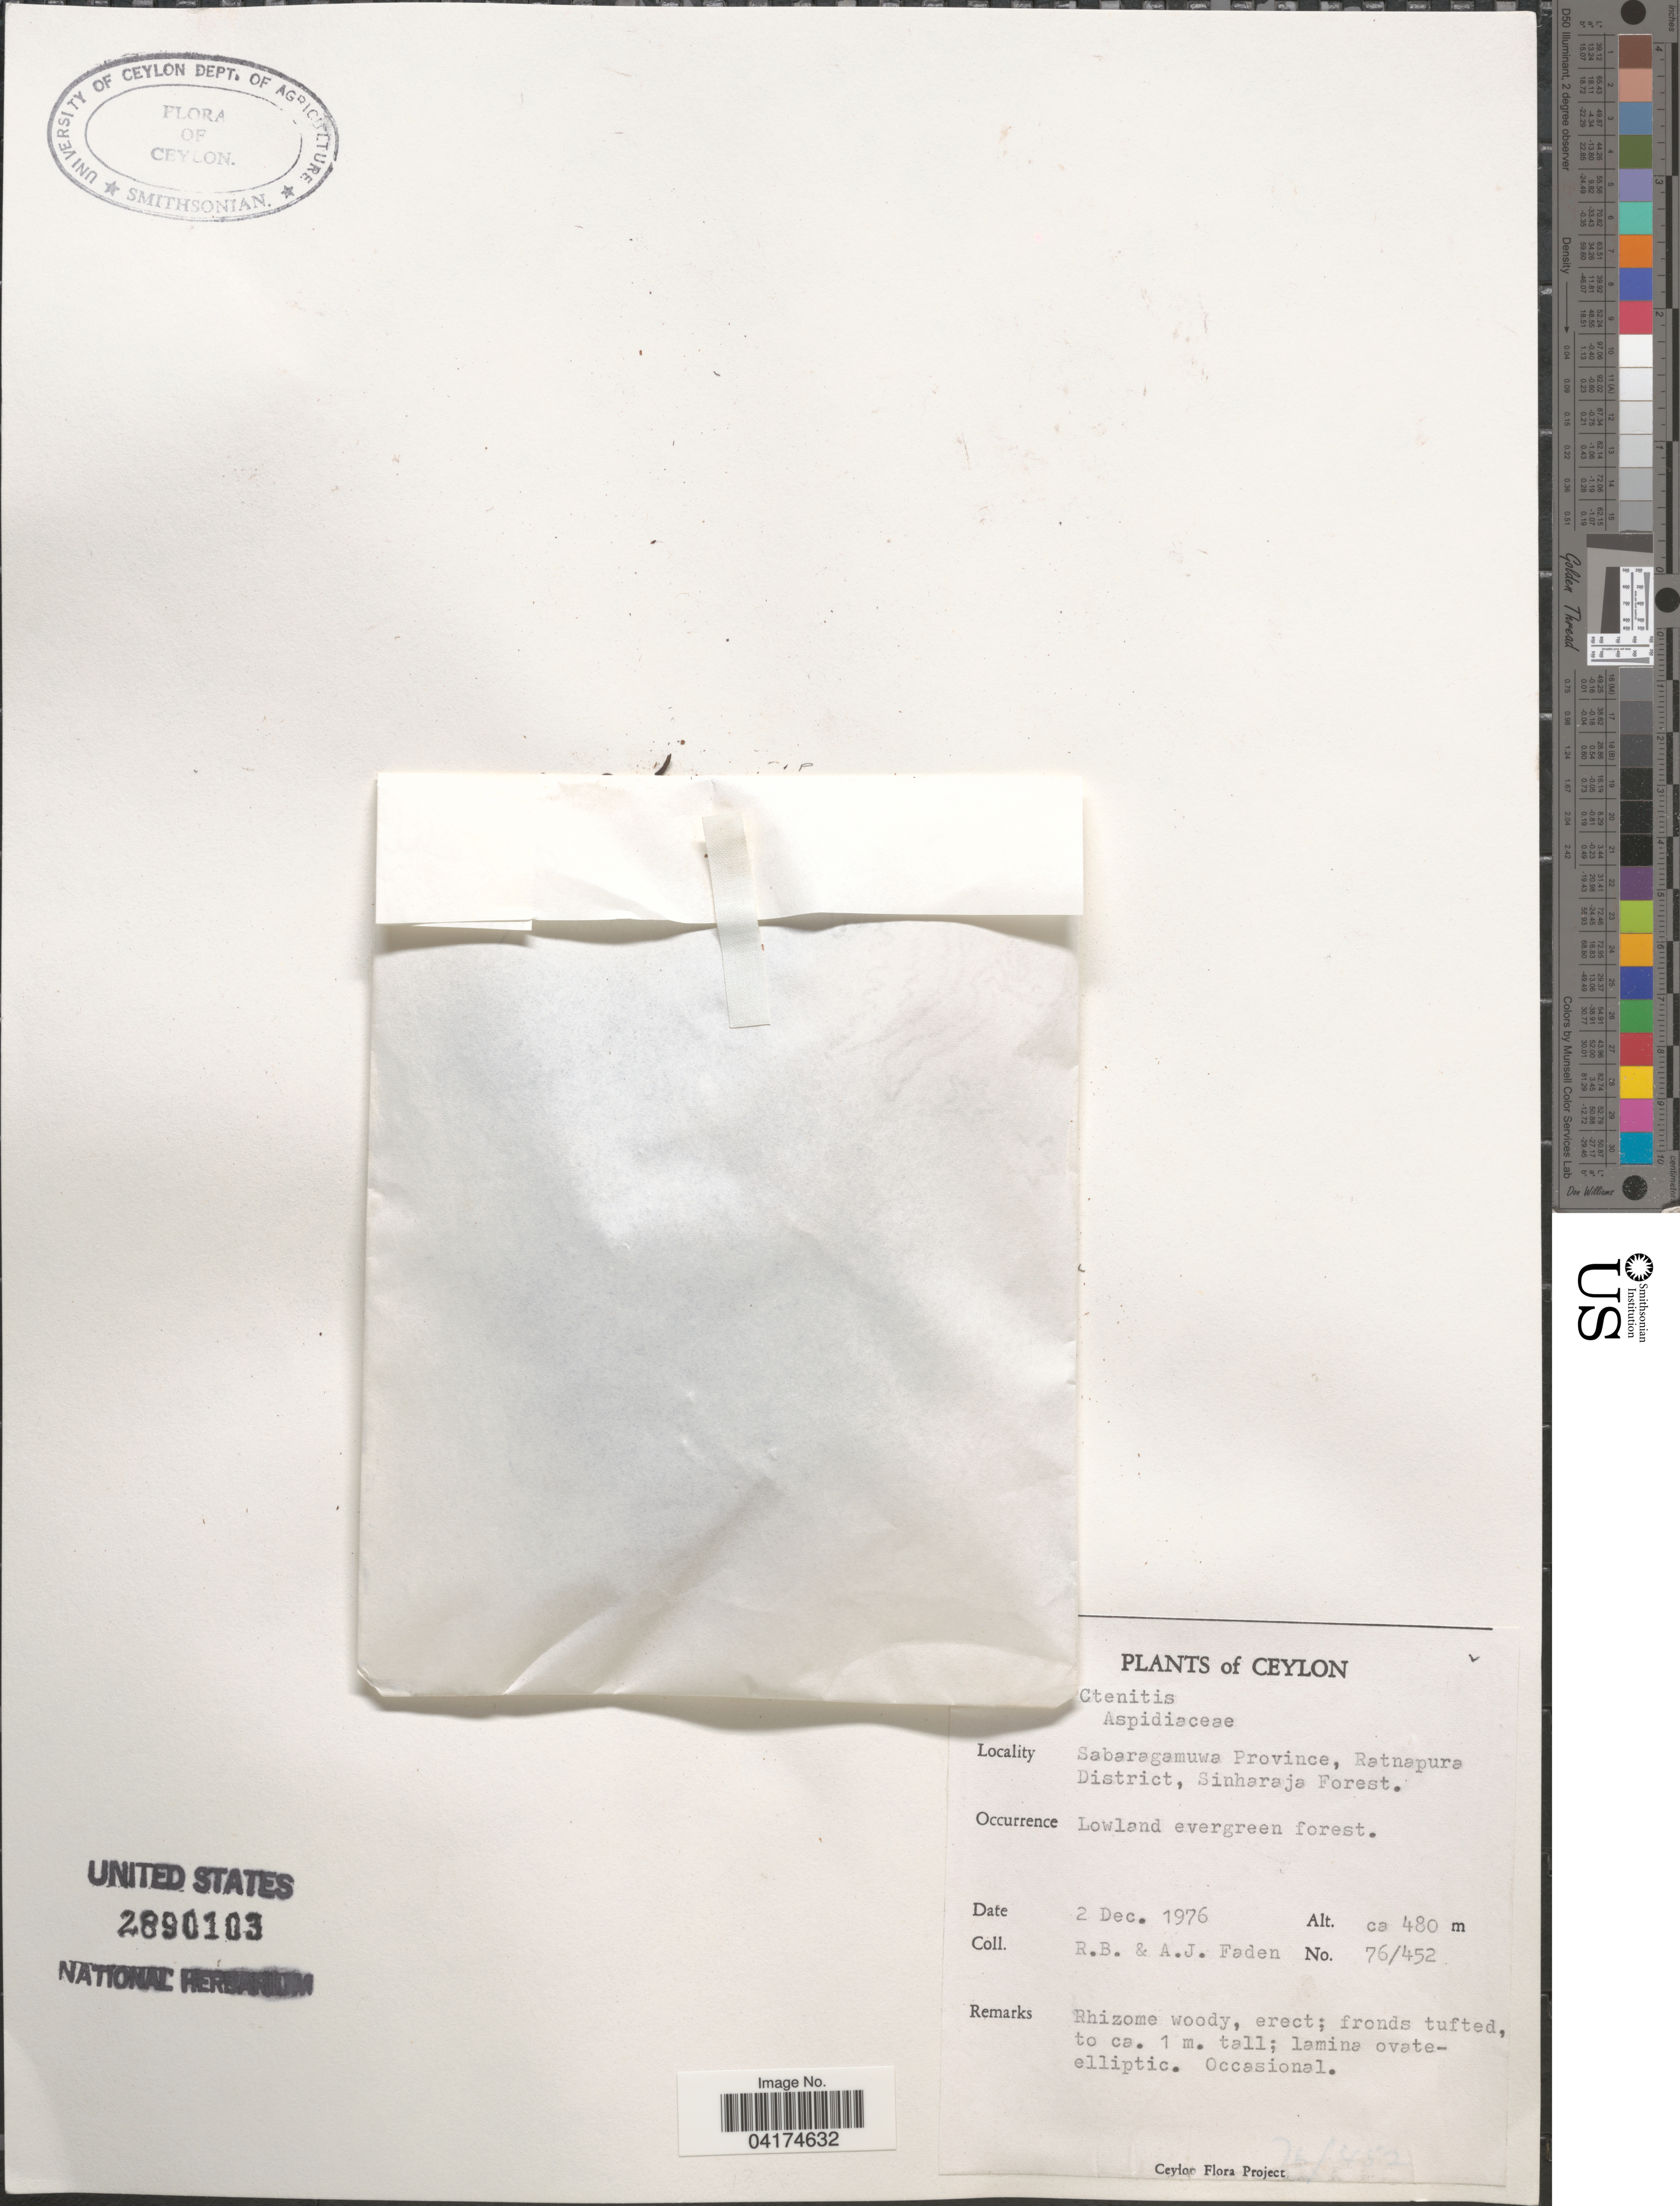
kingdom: Plantae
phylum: Tracheophyta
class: Polypodiopsida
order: Polypodiales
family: Dryopteridaceae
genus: Ctenitis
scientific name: Ctenitis sp.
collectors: R. B. Faden & A. J. Faden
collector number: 76/452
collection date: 1976-12-02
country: Sri Lanka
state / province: Sabaragamuwa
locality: Ceylon. Ratnapura District, Sinharaja Forest.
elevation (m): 480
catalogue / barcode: US 2890103